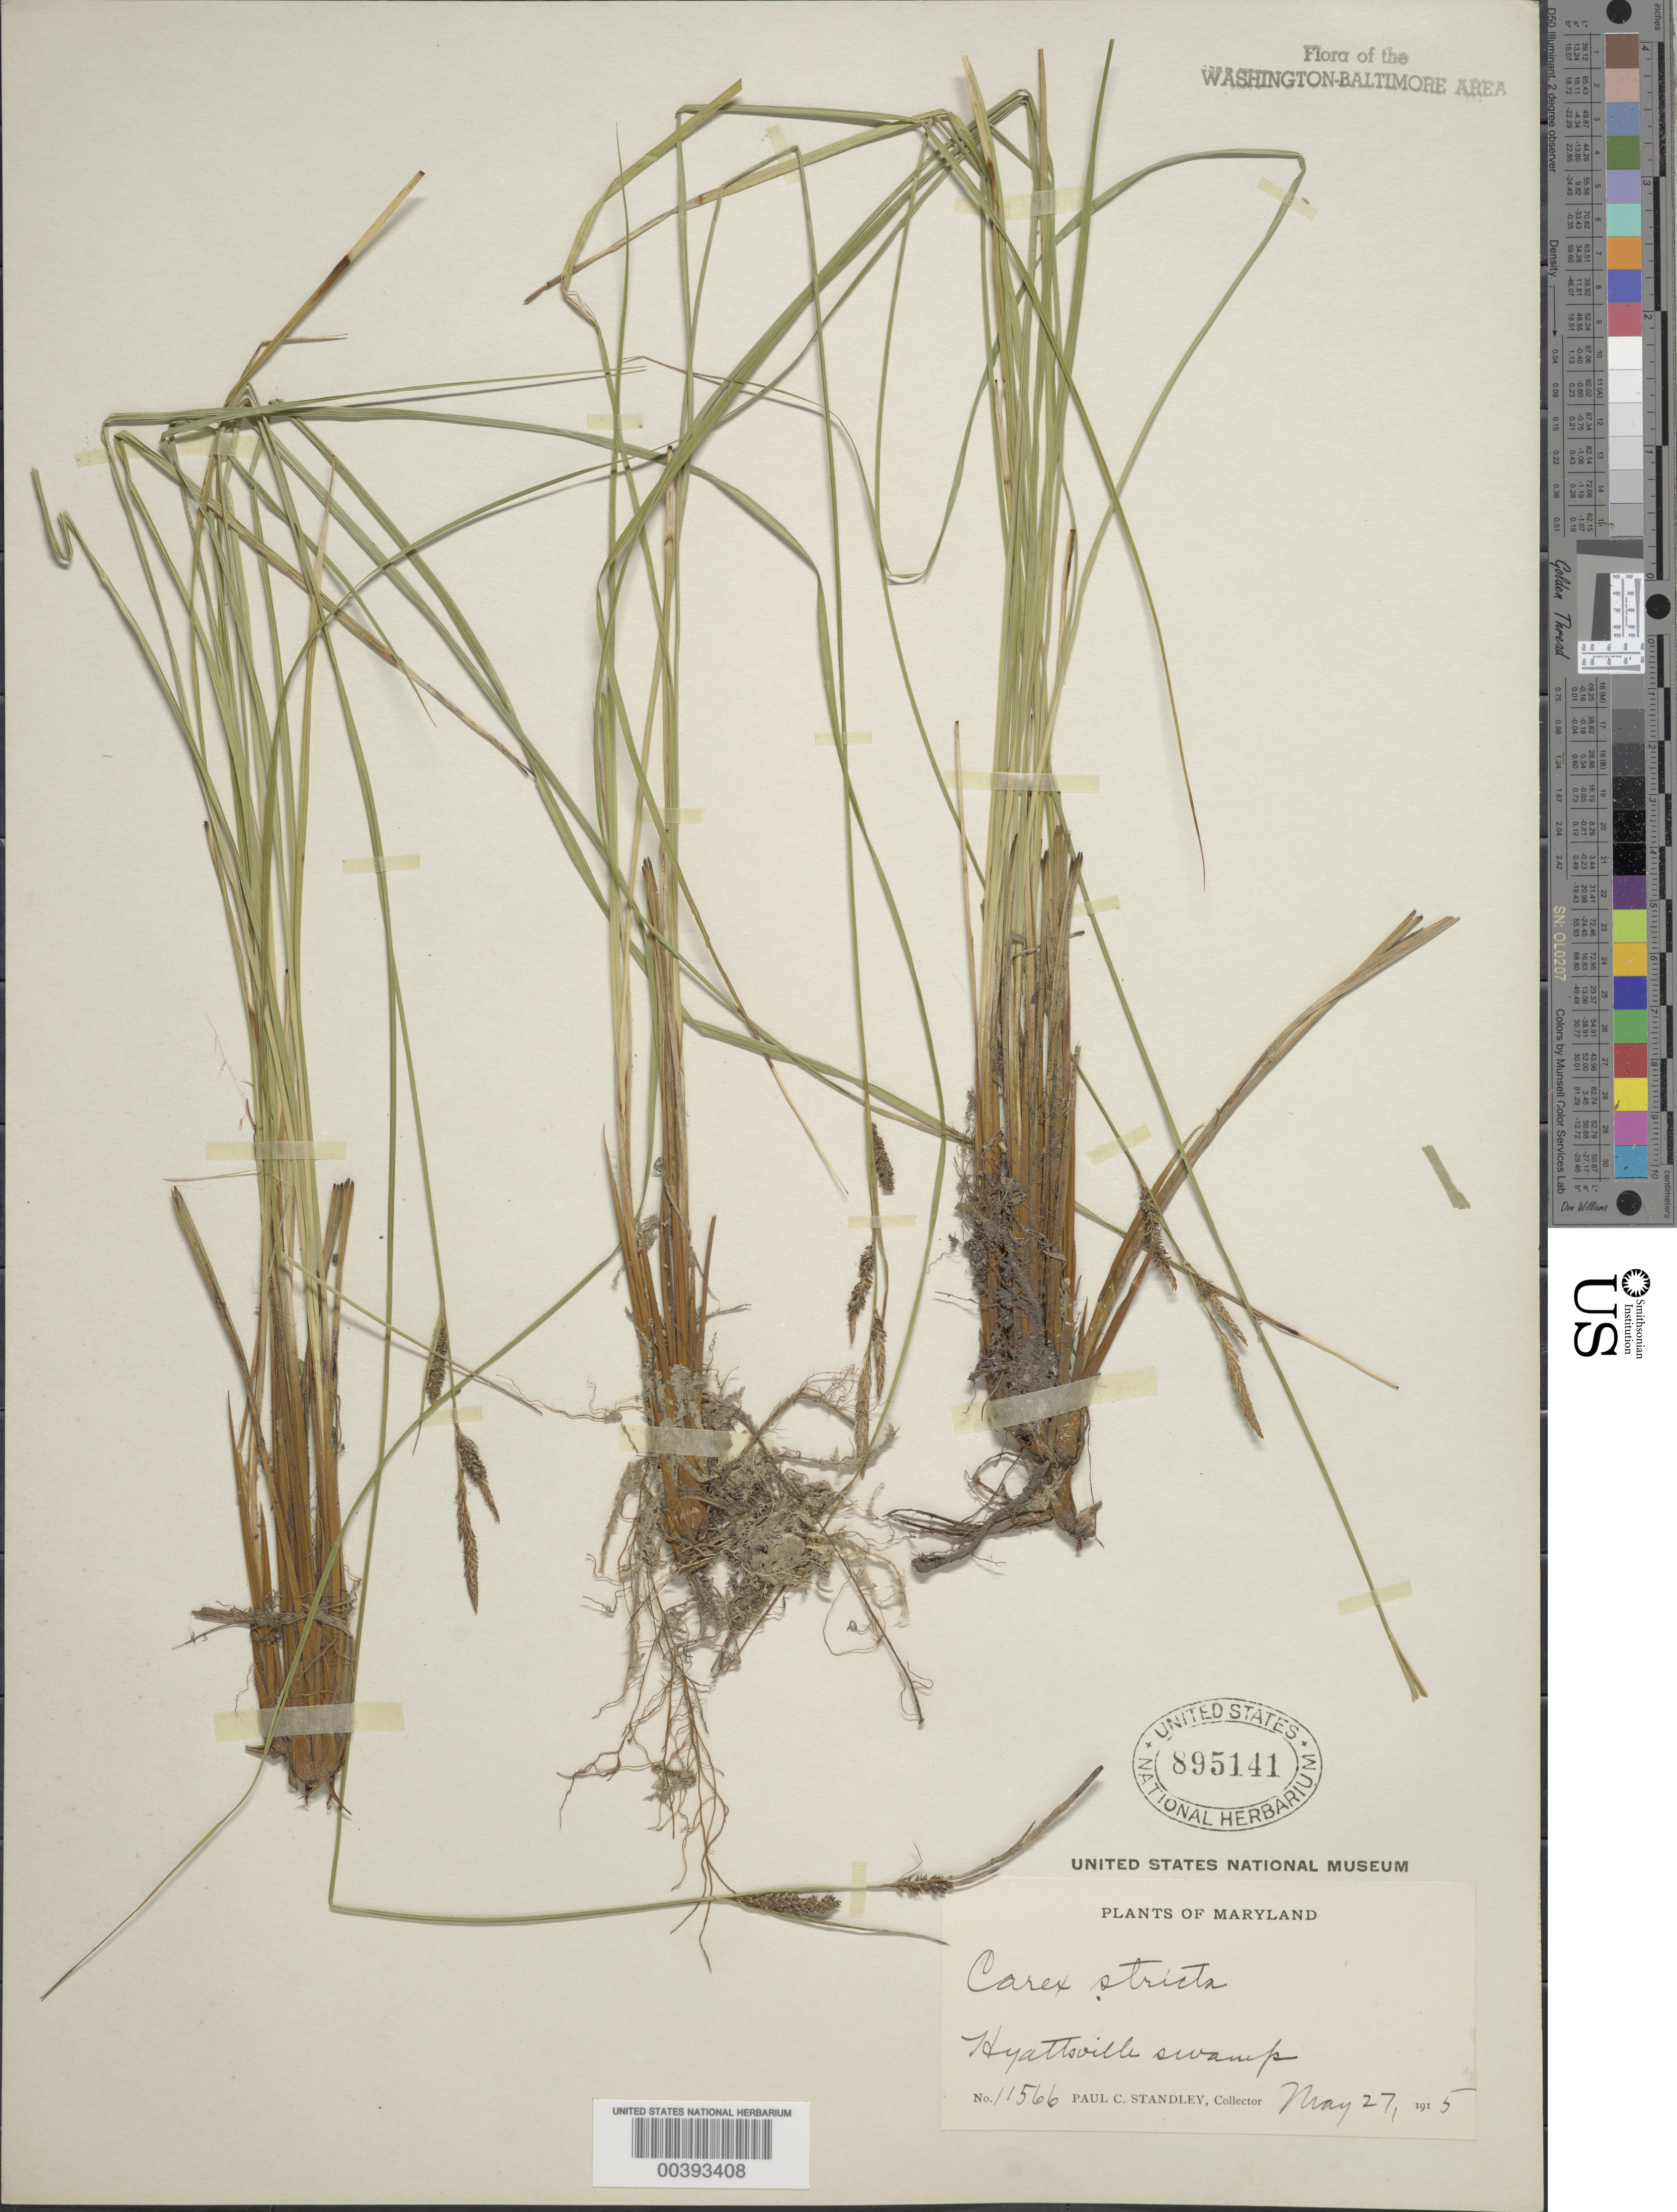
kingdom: Plantae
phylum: Tracheophyta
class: Liliopsida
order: Poales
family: Cyperaceae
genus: Carex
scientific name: Carex stricta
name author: Lam.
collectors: P. C. Standley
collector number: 11566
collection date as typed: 27 May 1915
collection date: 1915-05-27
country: United States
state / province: Maryland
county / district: Prince George's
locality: Hyattsville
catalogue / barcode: US 895141